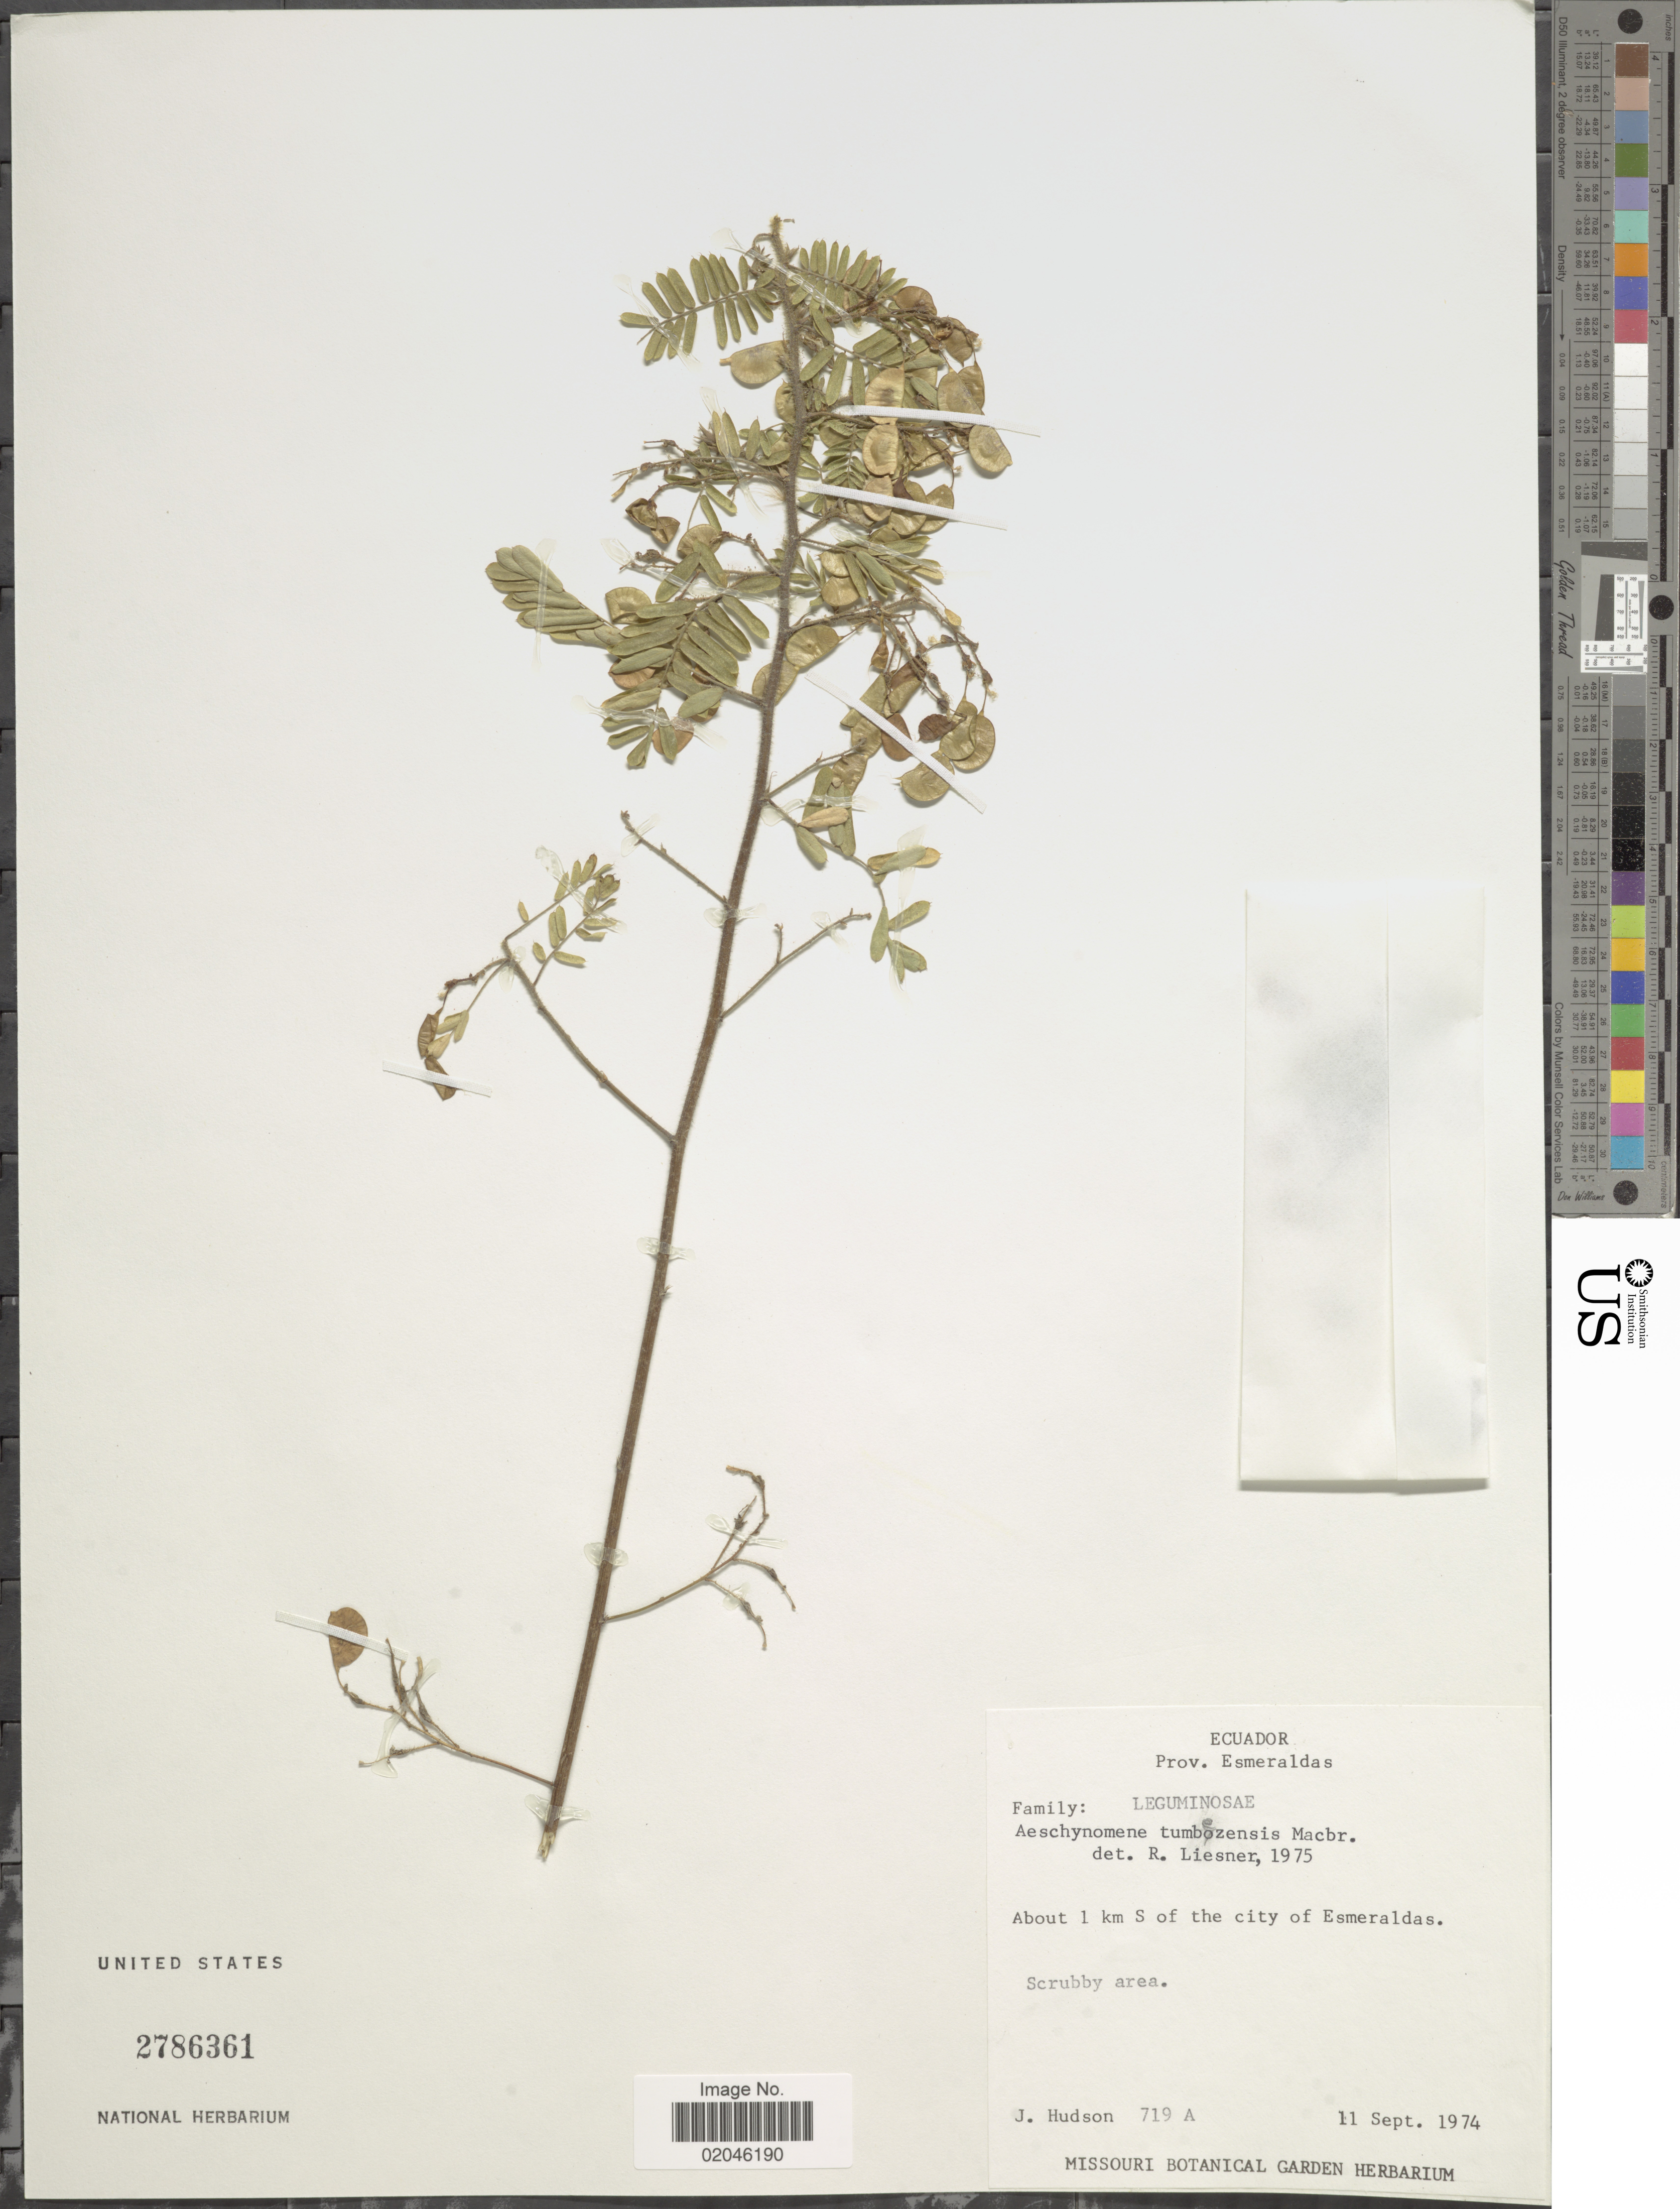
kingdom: Plantae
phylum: Tracheophyta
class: Magnoliopsida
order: Fabales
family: Fabaceae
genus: Aeschynomene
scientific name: Aeschynomene tumbezensis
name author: J.F. Macbr.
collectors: J. Hudson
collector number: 719A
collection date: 1974-09-11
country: Ecuador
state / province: Esmeraldas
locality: About 1 km S of the city of Esmeraldas.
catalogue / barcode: US 2786361